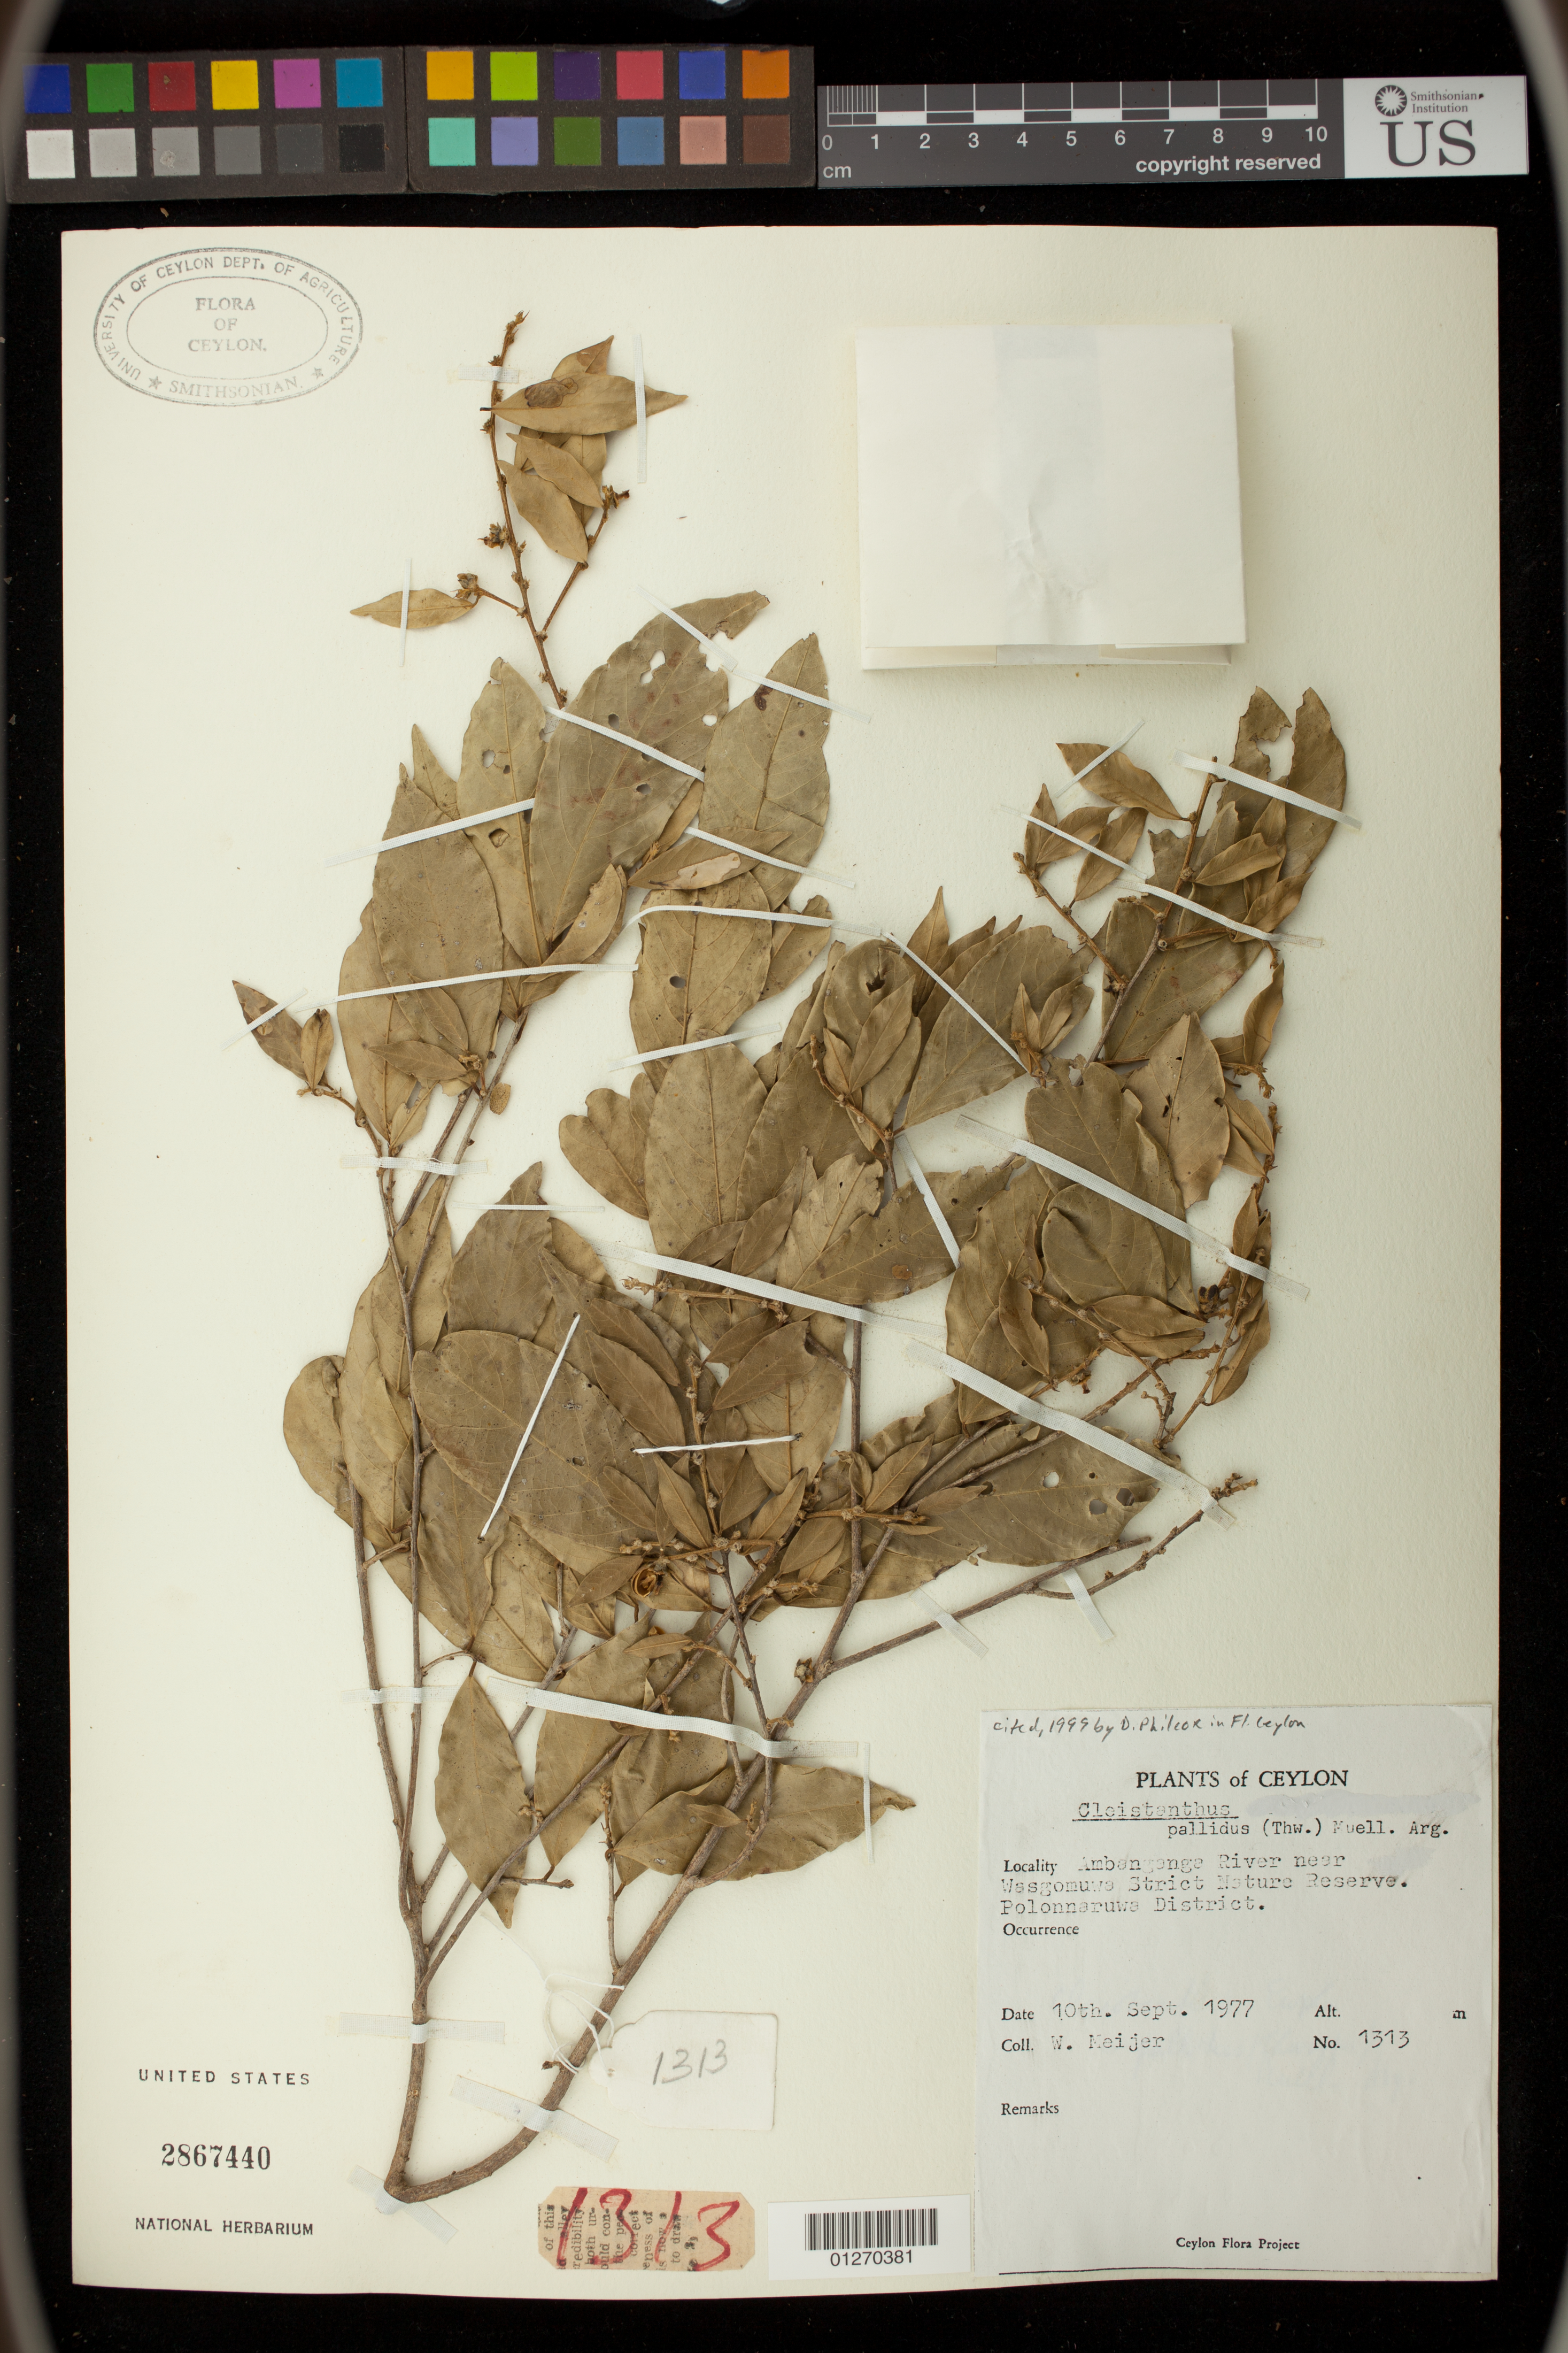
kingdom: Plantae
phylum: Tracheophyta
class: Magnoliopsida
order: Malpighiales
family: Phyllanthaceae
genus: Cleistanthus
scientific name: Cleistanthus pallidus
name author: (Thwaites) Müll. Arg.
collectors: W. Meijer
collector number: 1313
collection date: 1977-09-10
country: Sri Lanka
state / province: North Central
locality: Ambangenge River near Wasgomuwa Strict Nature Reserve. Polonnaruwa District.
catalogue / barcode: US 2867440